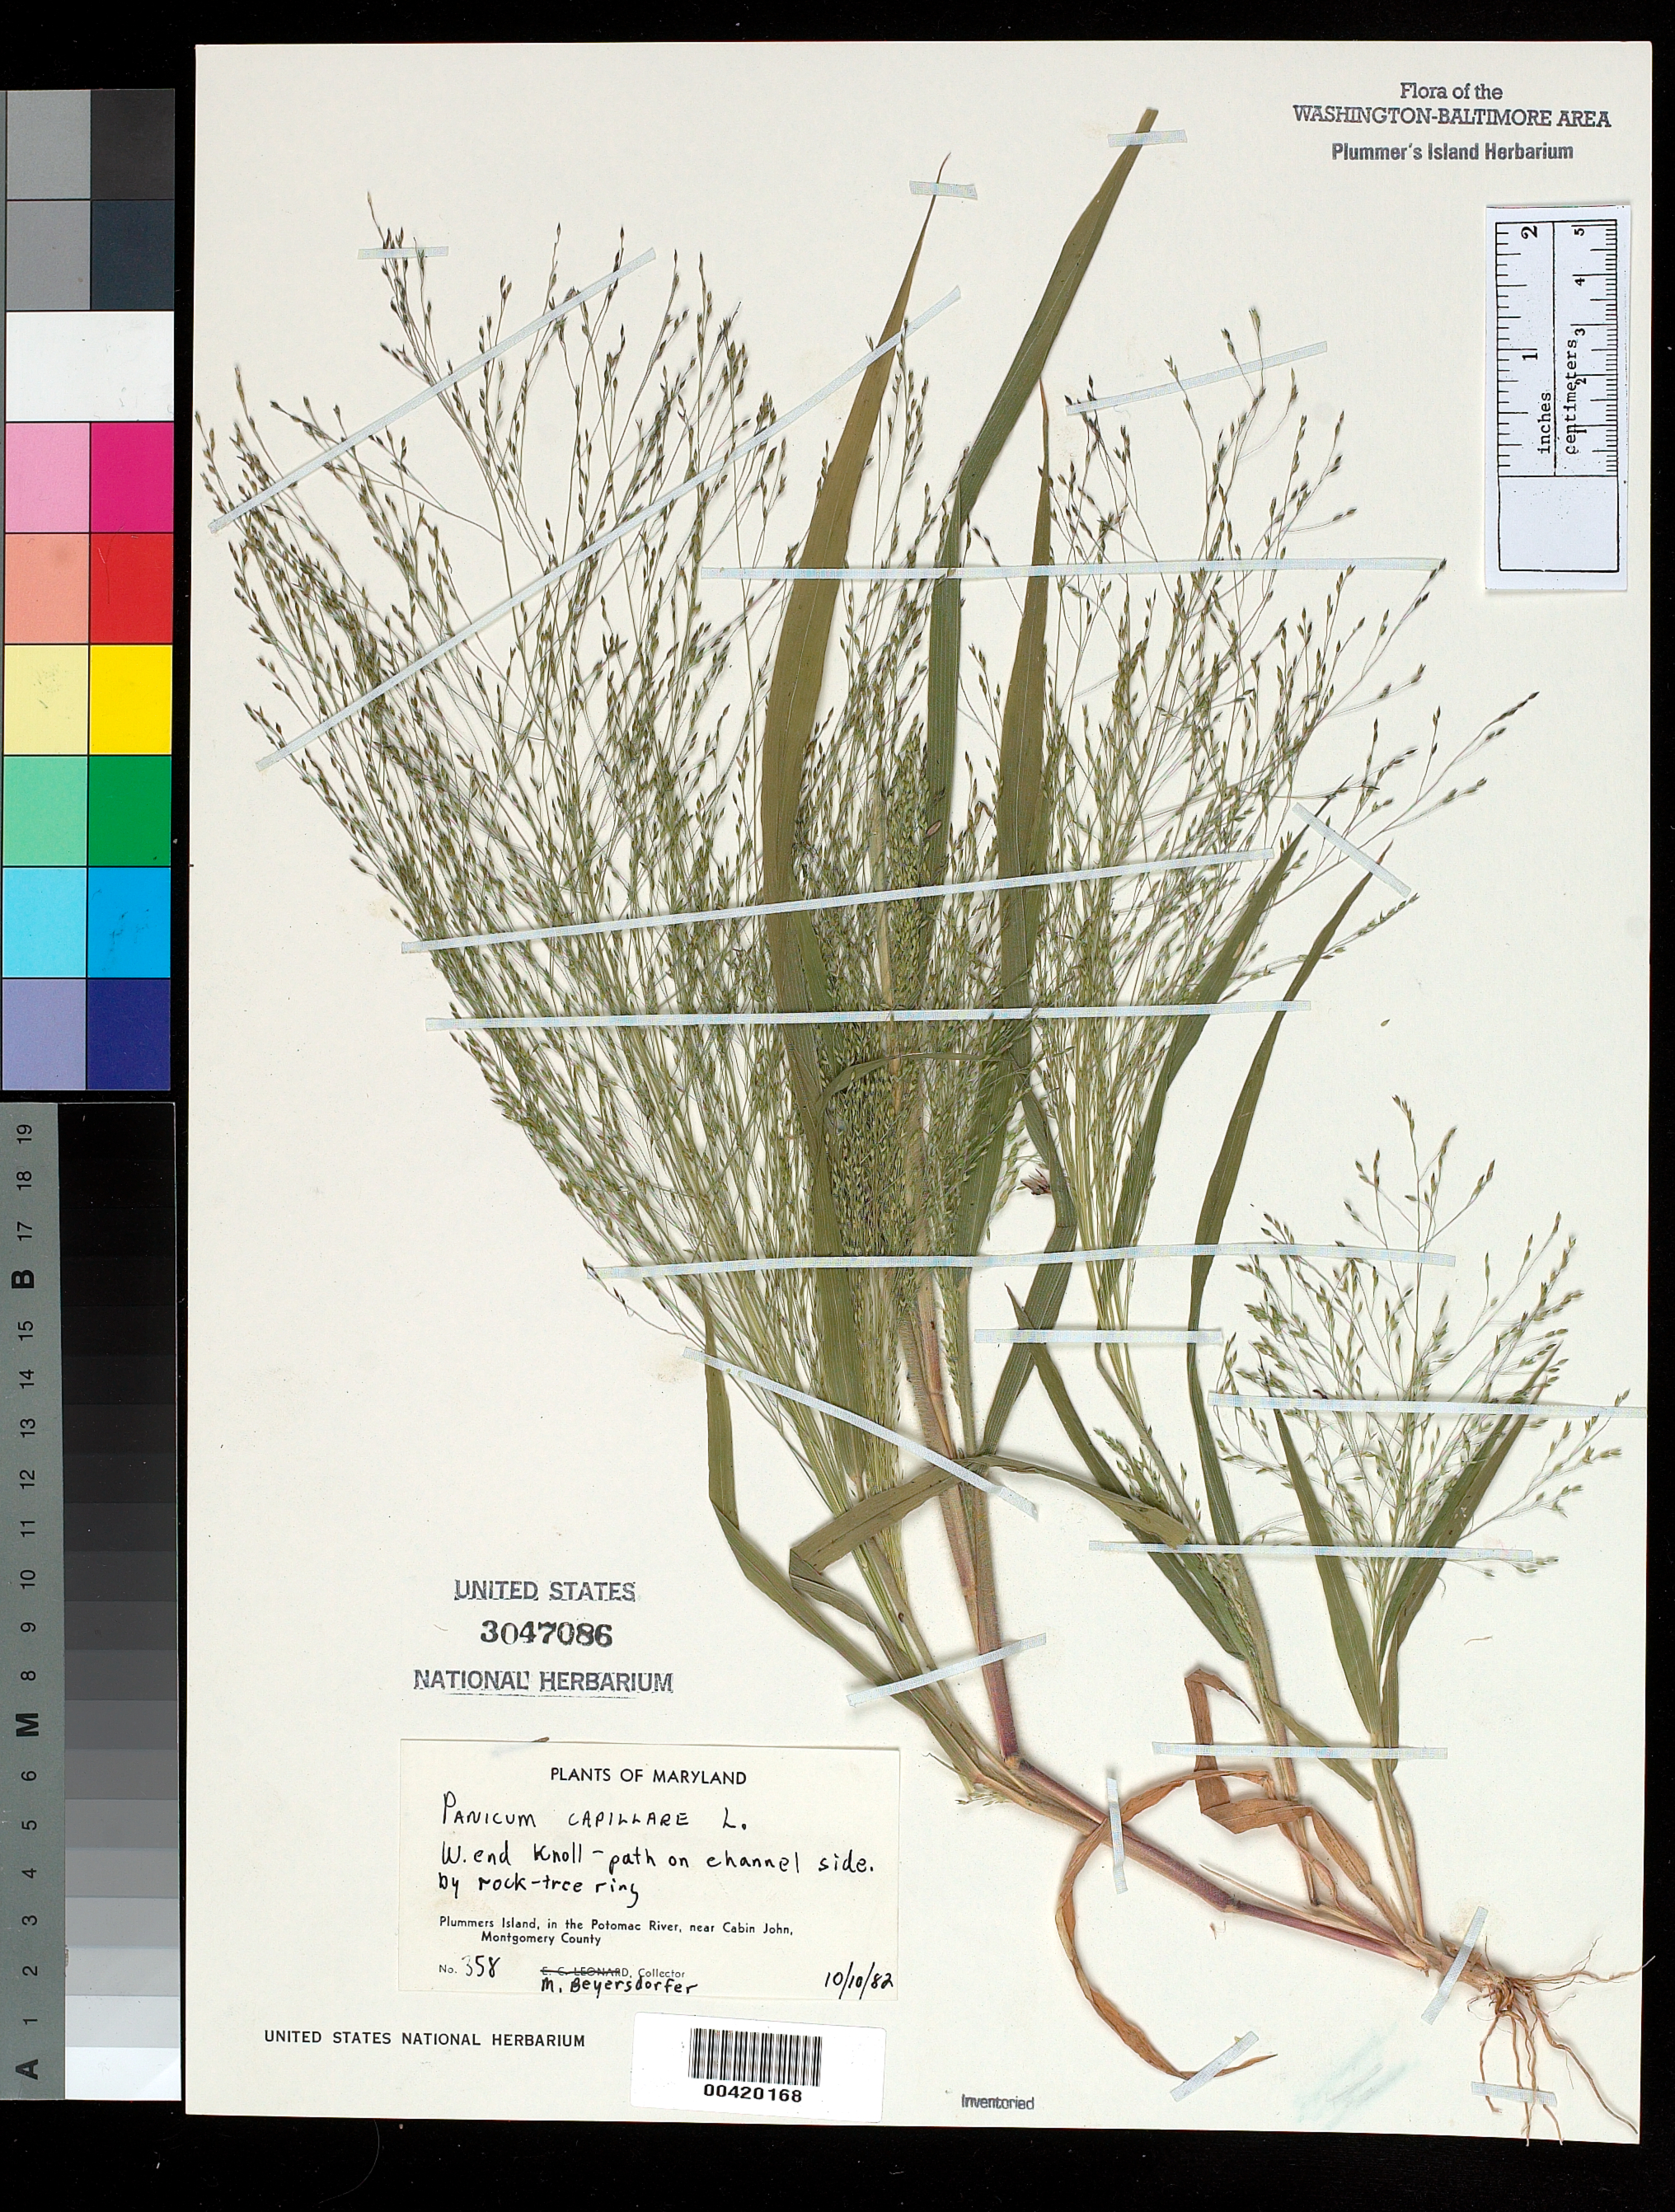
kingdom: Plantae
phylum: Tracheophyta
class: Liliopsida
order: Poales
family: Poaceae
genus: Panicum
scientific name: Panicum capillare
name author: L.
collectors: M. Beyersdorfer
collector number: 358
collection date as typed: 10 Oct 1982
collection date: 1982-10-10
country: United States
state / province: Maryland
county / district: Montgomery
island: Plummers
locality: Plummer's Island; west end knoll - path on channel side by Rock-tree ring C. & O. Canal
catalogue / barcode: US 3047086